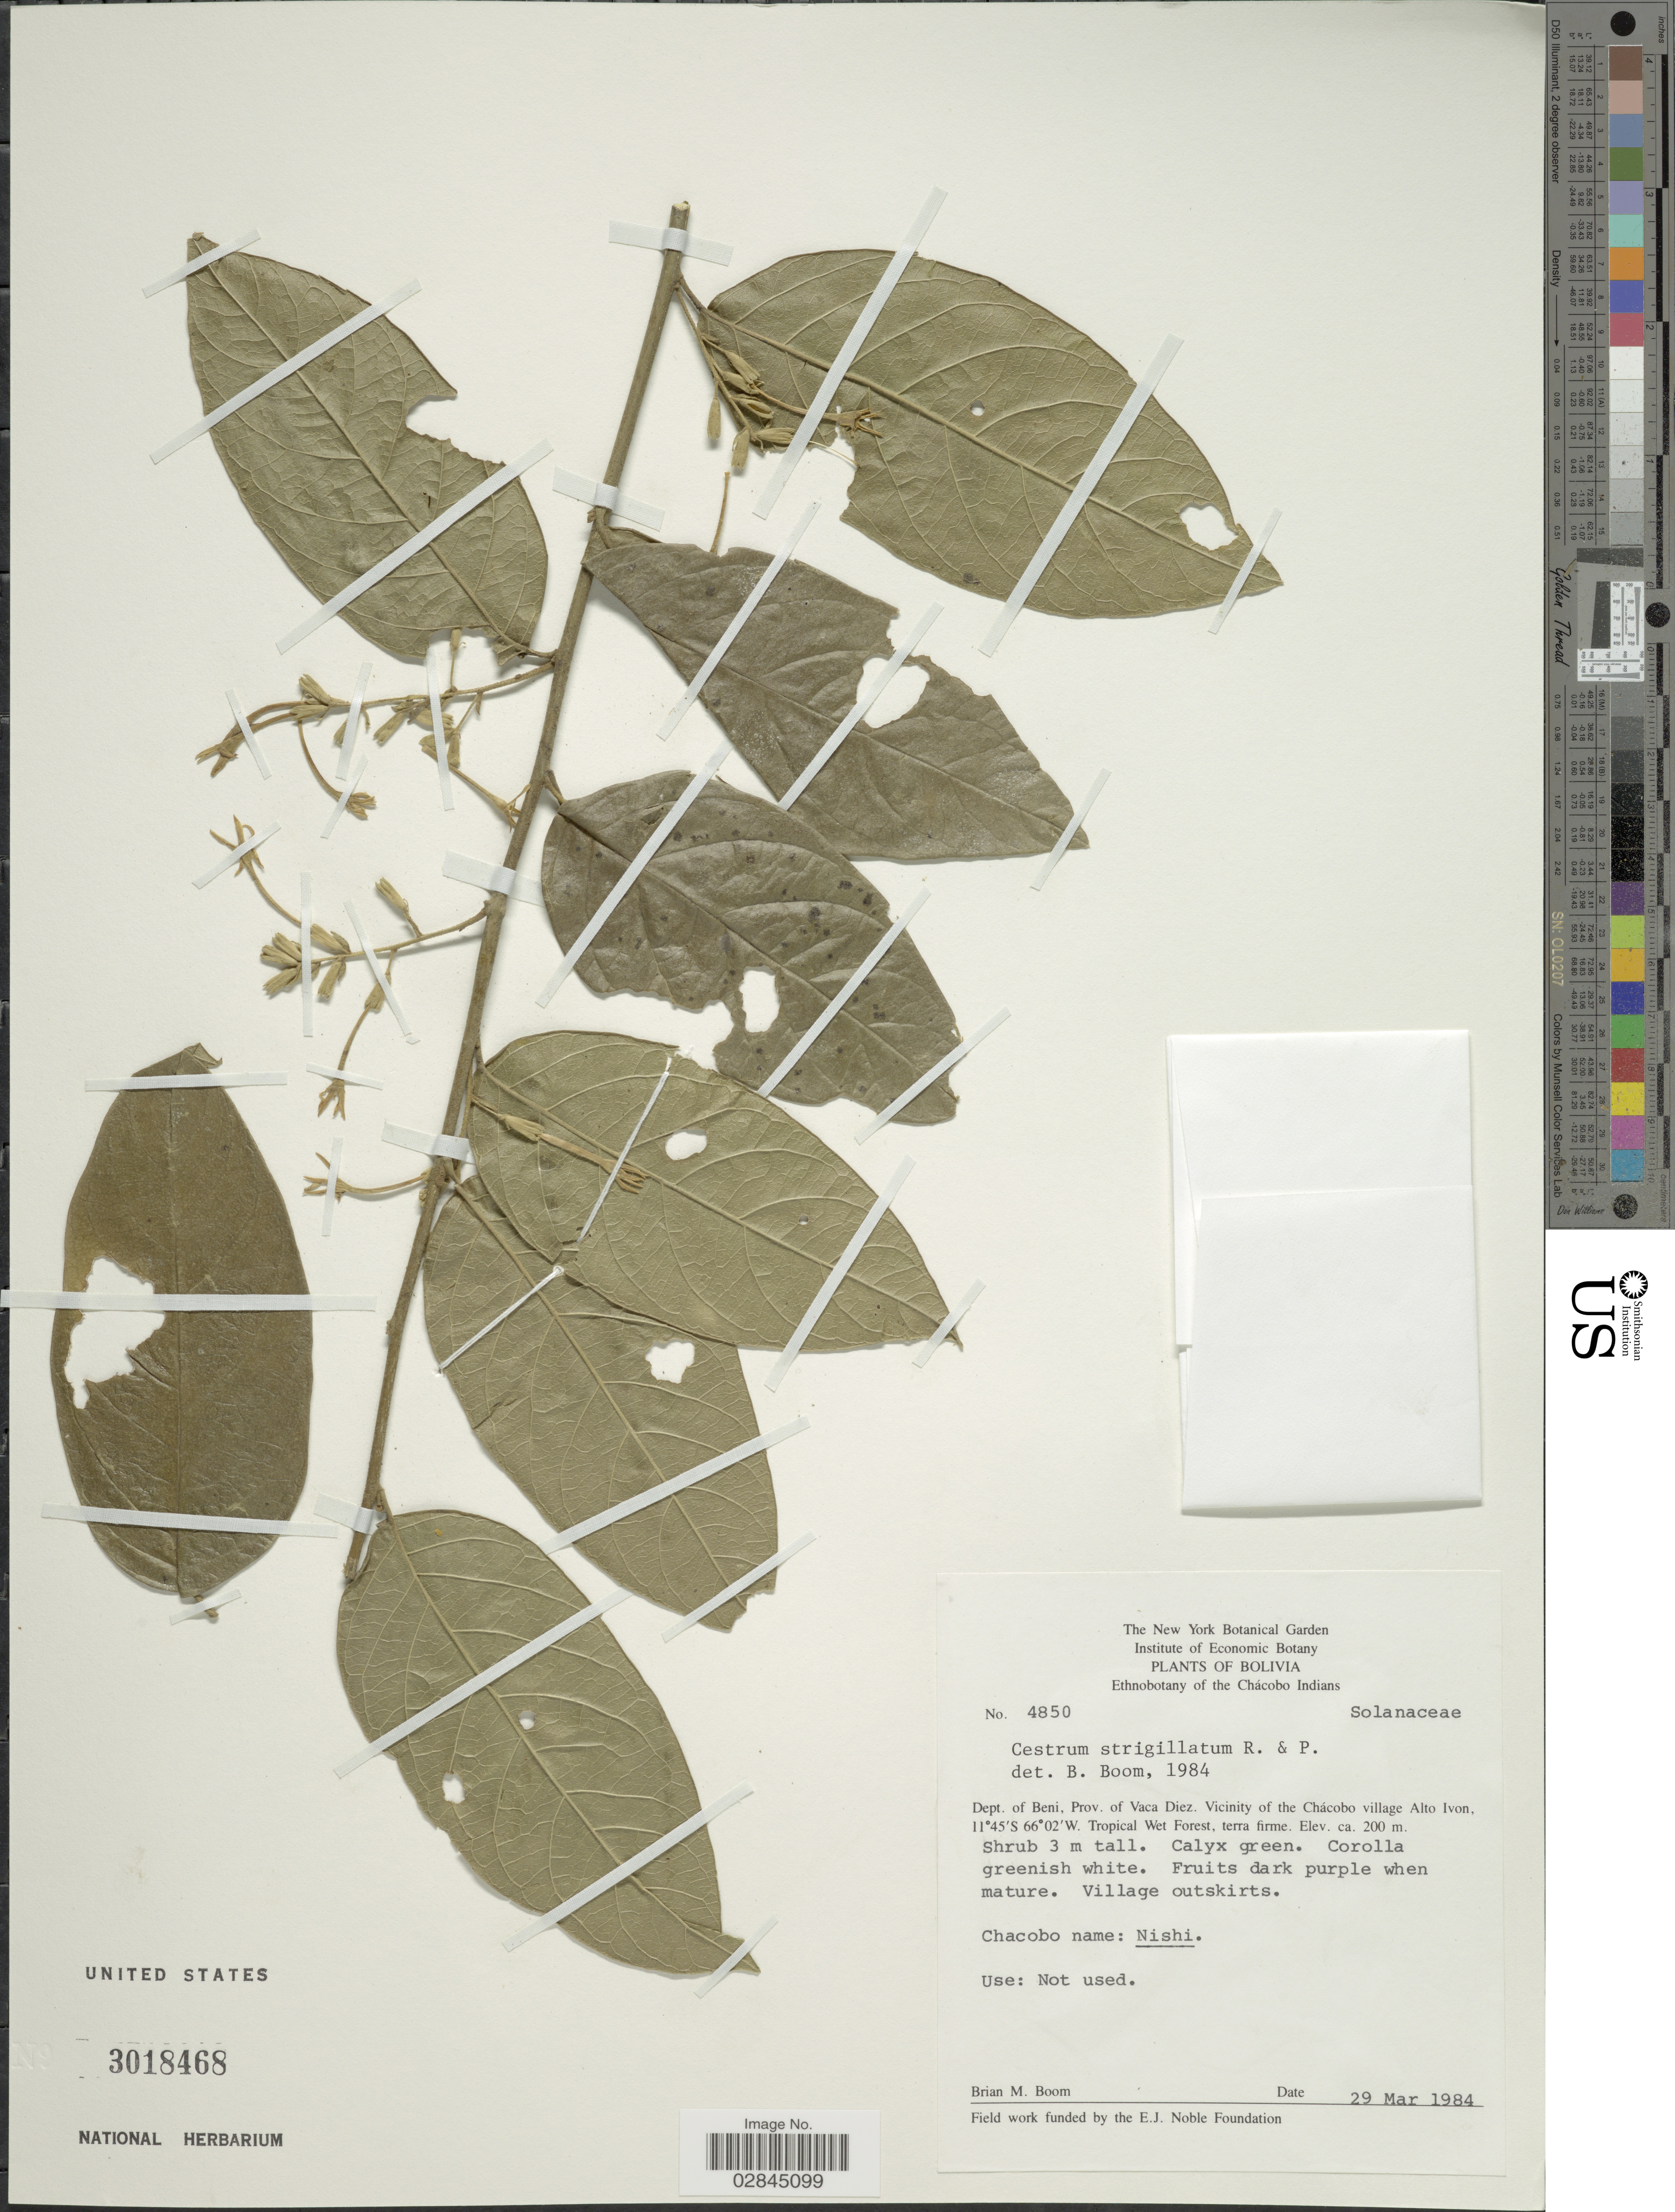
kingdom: Plantae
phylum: Tracheophyta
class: Magnoliopsida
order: Solanales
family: Solanaceae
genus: Cestrum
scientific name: Cestrum strigilatum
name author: Ruiz & Pav.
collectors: B. M. Boom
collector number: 4850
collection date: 1984-03-29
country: Bolivia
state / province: Beni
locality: Dept. of Beni, Prov. of Vaca Diez. Vicinity of the Chácobo village Alto Ivon.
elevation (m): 200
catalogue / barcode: US 3018468